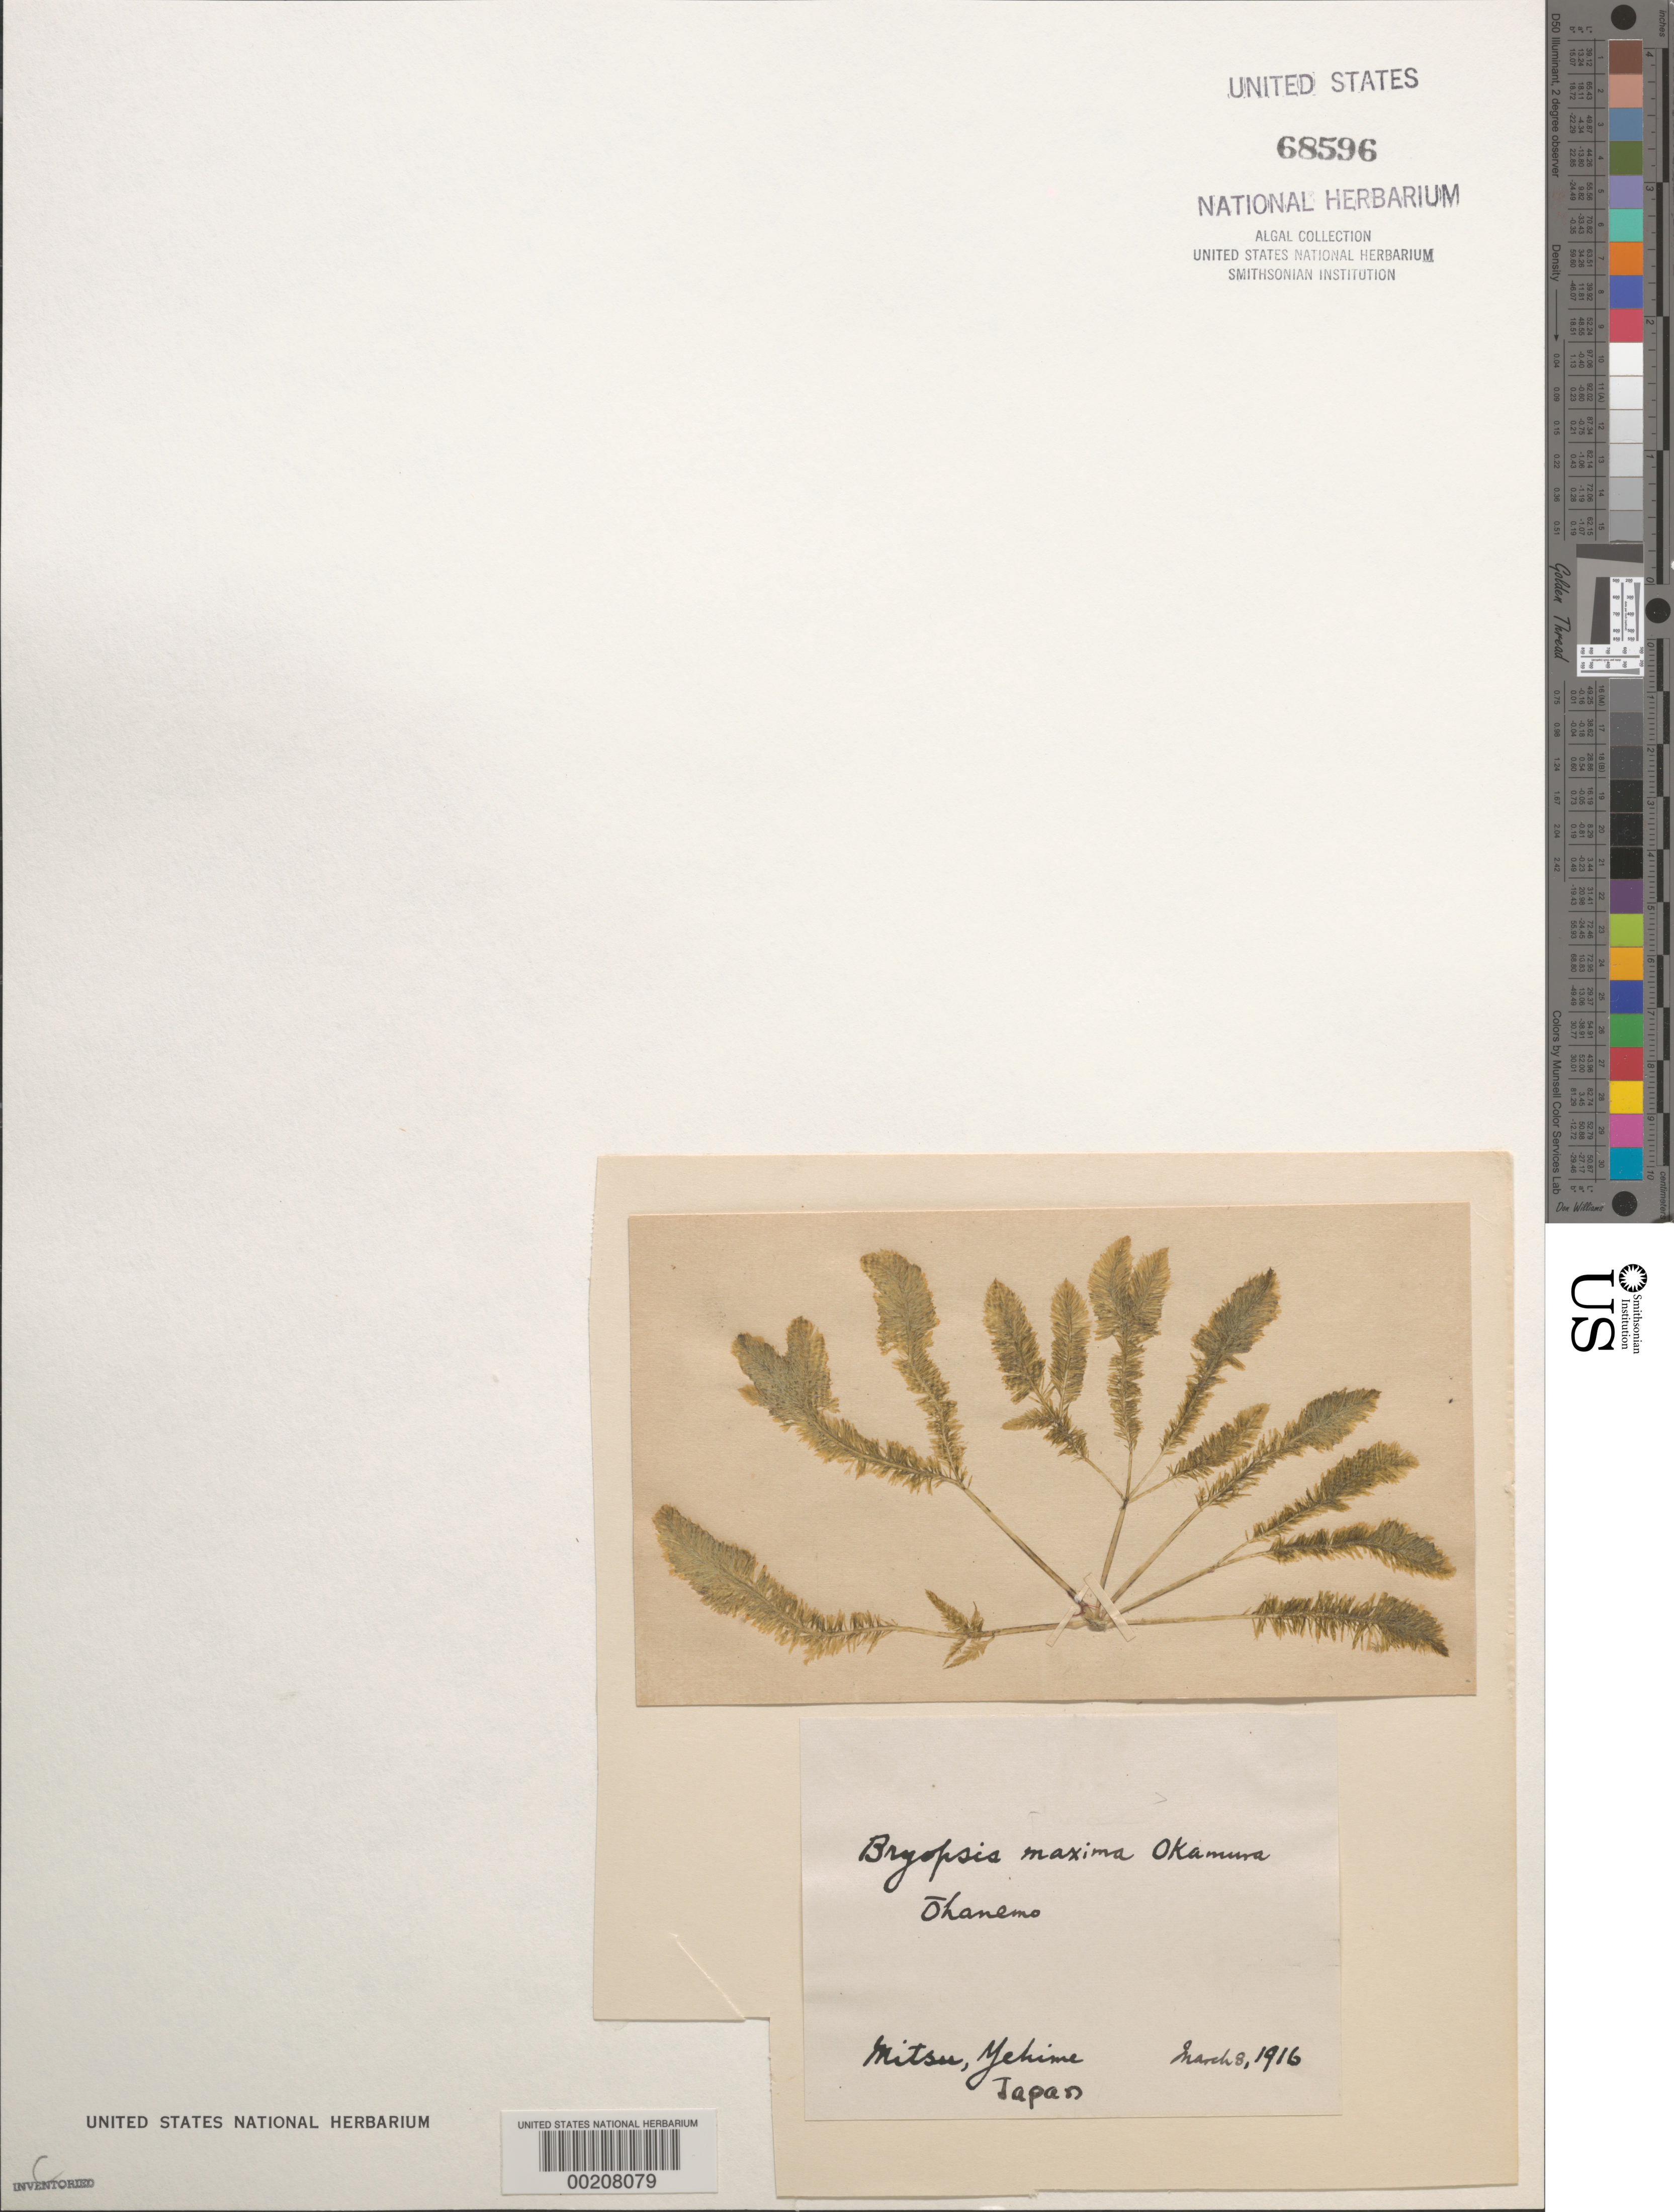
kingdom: Plantae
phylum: Chlorophyta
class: Ulvophyceae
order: Bryopsidales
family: Bryopsidaceae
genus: Bryopsis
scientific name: Bryopsis maxima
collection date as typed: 08 Mar 1916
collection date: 1916-03-08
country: Japan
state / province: Ehime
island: Shikoku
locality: Mitsu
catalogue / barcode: US 68596